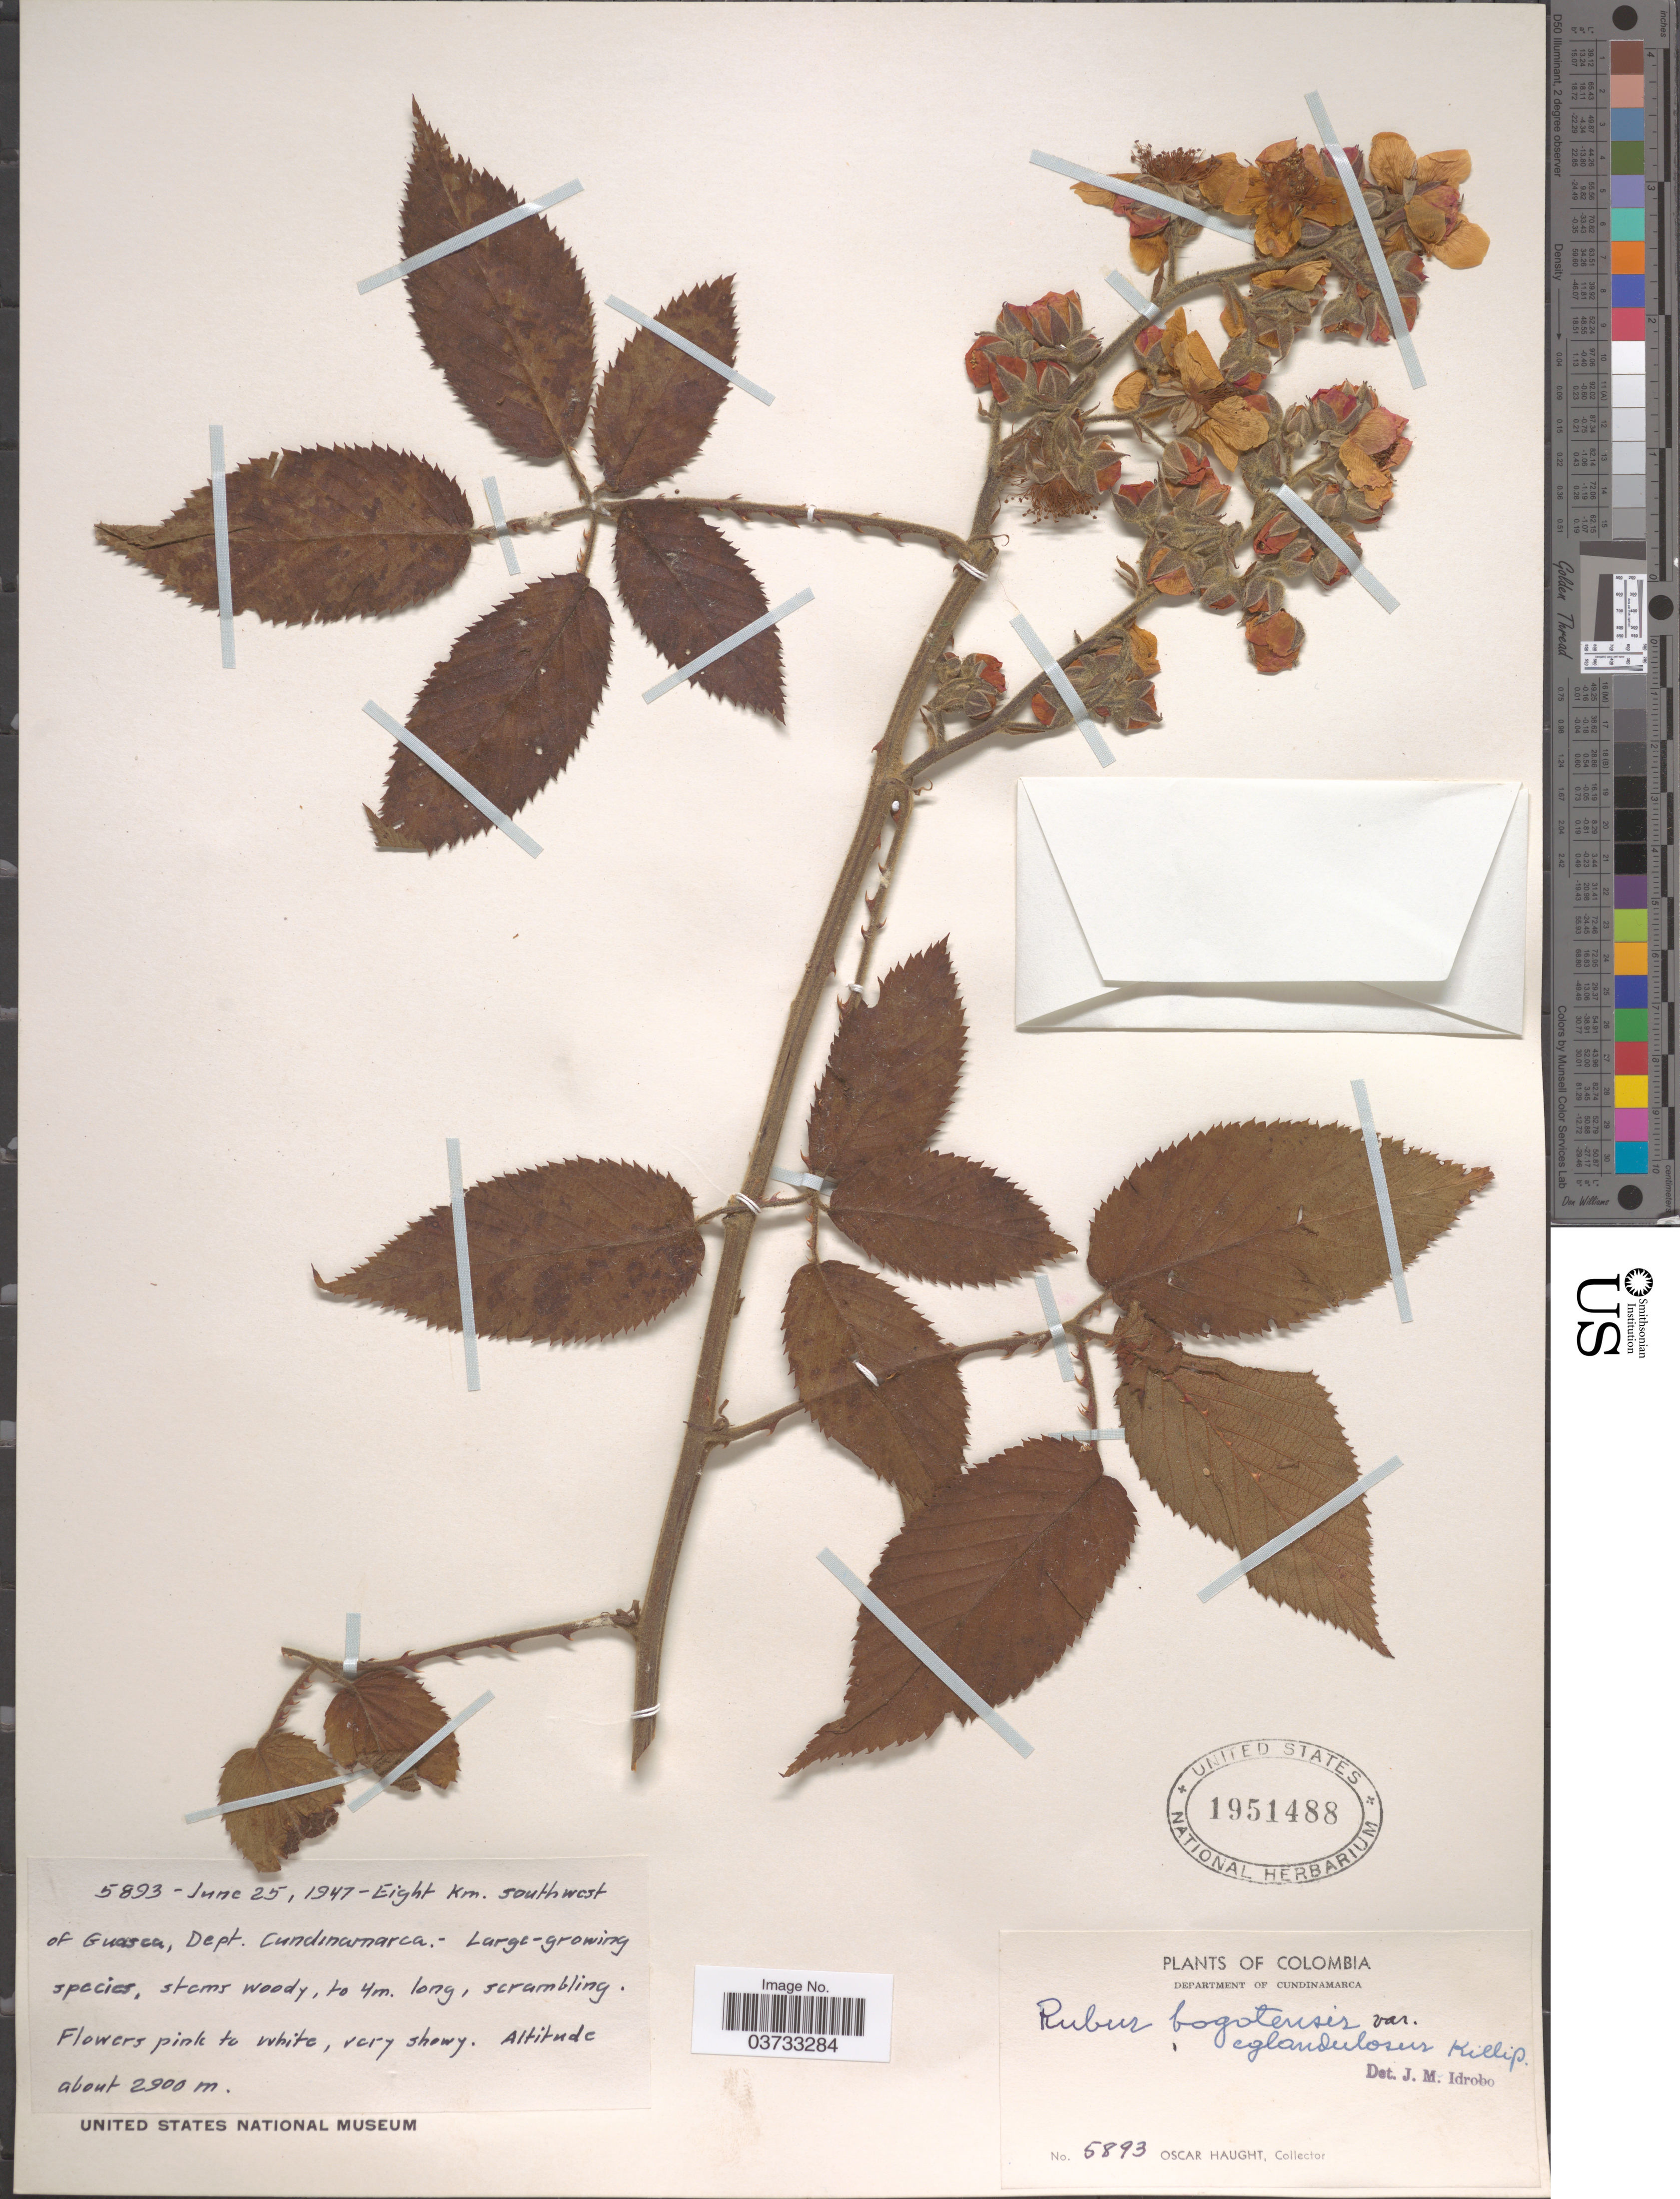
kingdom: Plantae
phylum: Tracheophyta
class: Magnoliopsida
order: Rosales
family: Rosaceae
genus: Rubus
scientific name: Rubus bogotensis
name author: Kunth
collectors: O. Haught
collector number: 5893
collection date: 1947-06-25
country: Colombia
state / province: Cundinamarca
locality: Eight Km. southwest of Guasca, Department of Cundinamarca.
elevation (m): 2900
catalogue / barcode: US 1951488